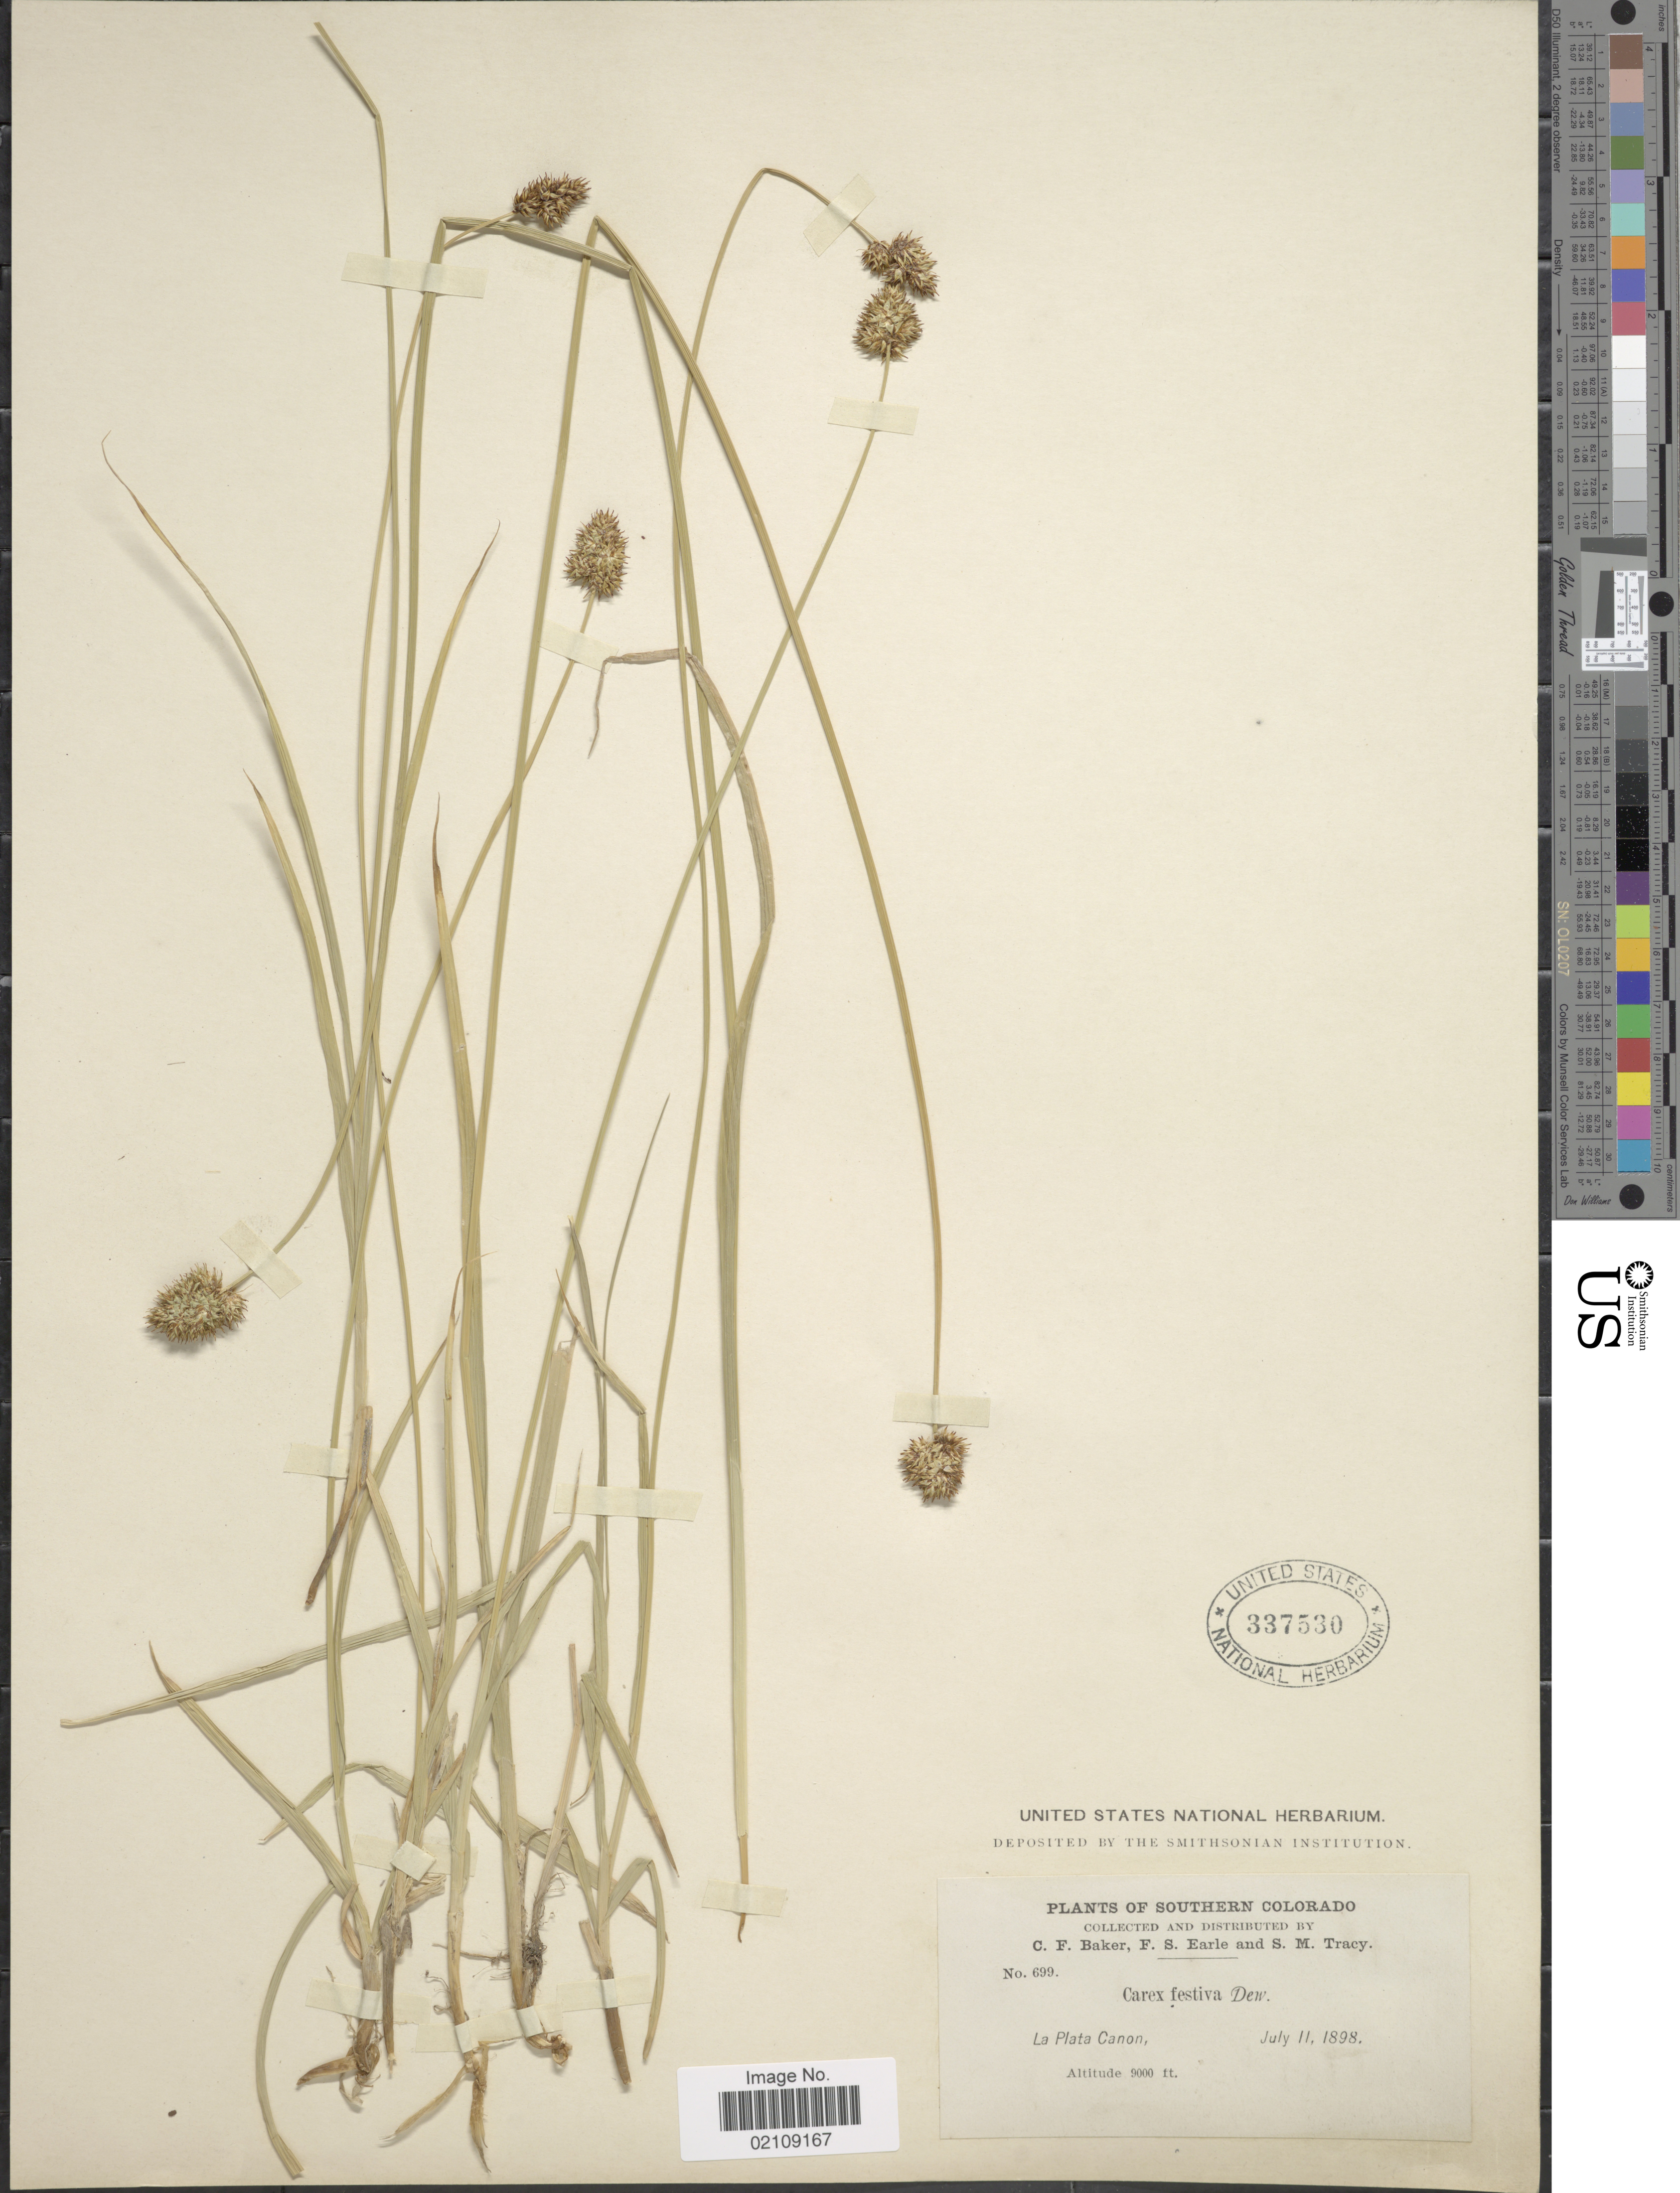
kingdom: Plantae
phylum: Tracheophyta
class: Liliopsida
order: Poales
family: Cyperaceae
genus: Carex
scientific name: Carex microptera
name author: Mack.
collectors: C. F. Baker, F. S. Earle & S. M. Tracy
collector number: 699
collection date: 1898-07-11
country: United States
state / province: Colorado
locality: Southern Colorado. La Plata Canon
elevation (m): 2743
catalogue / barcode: US 337530